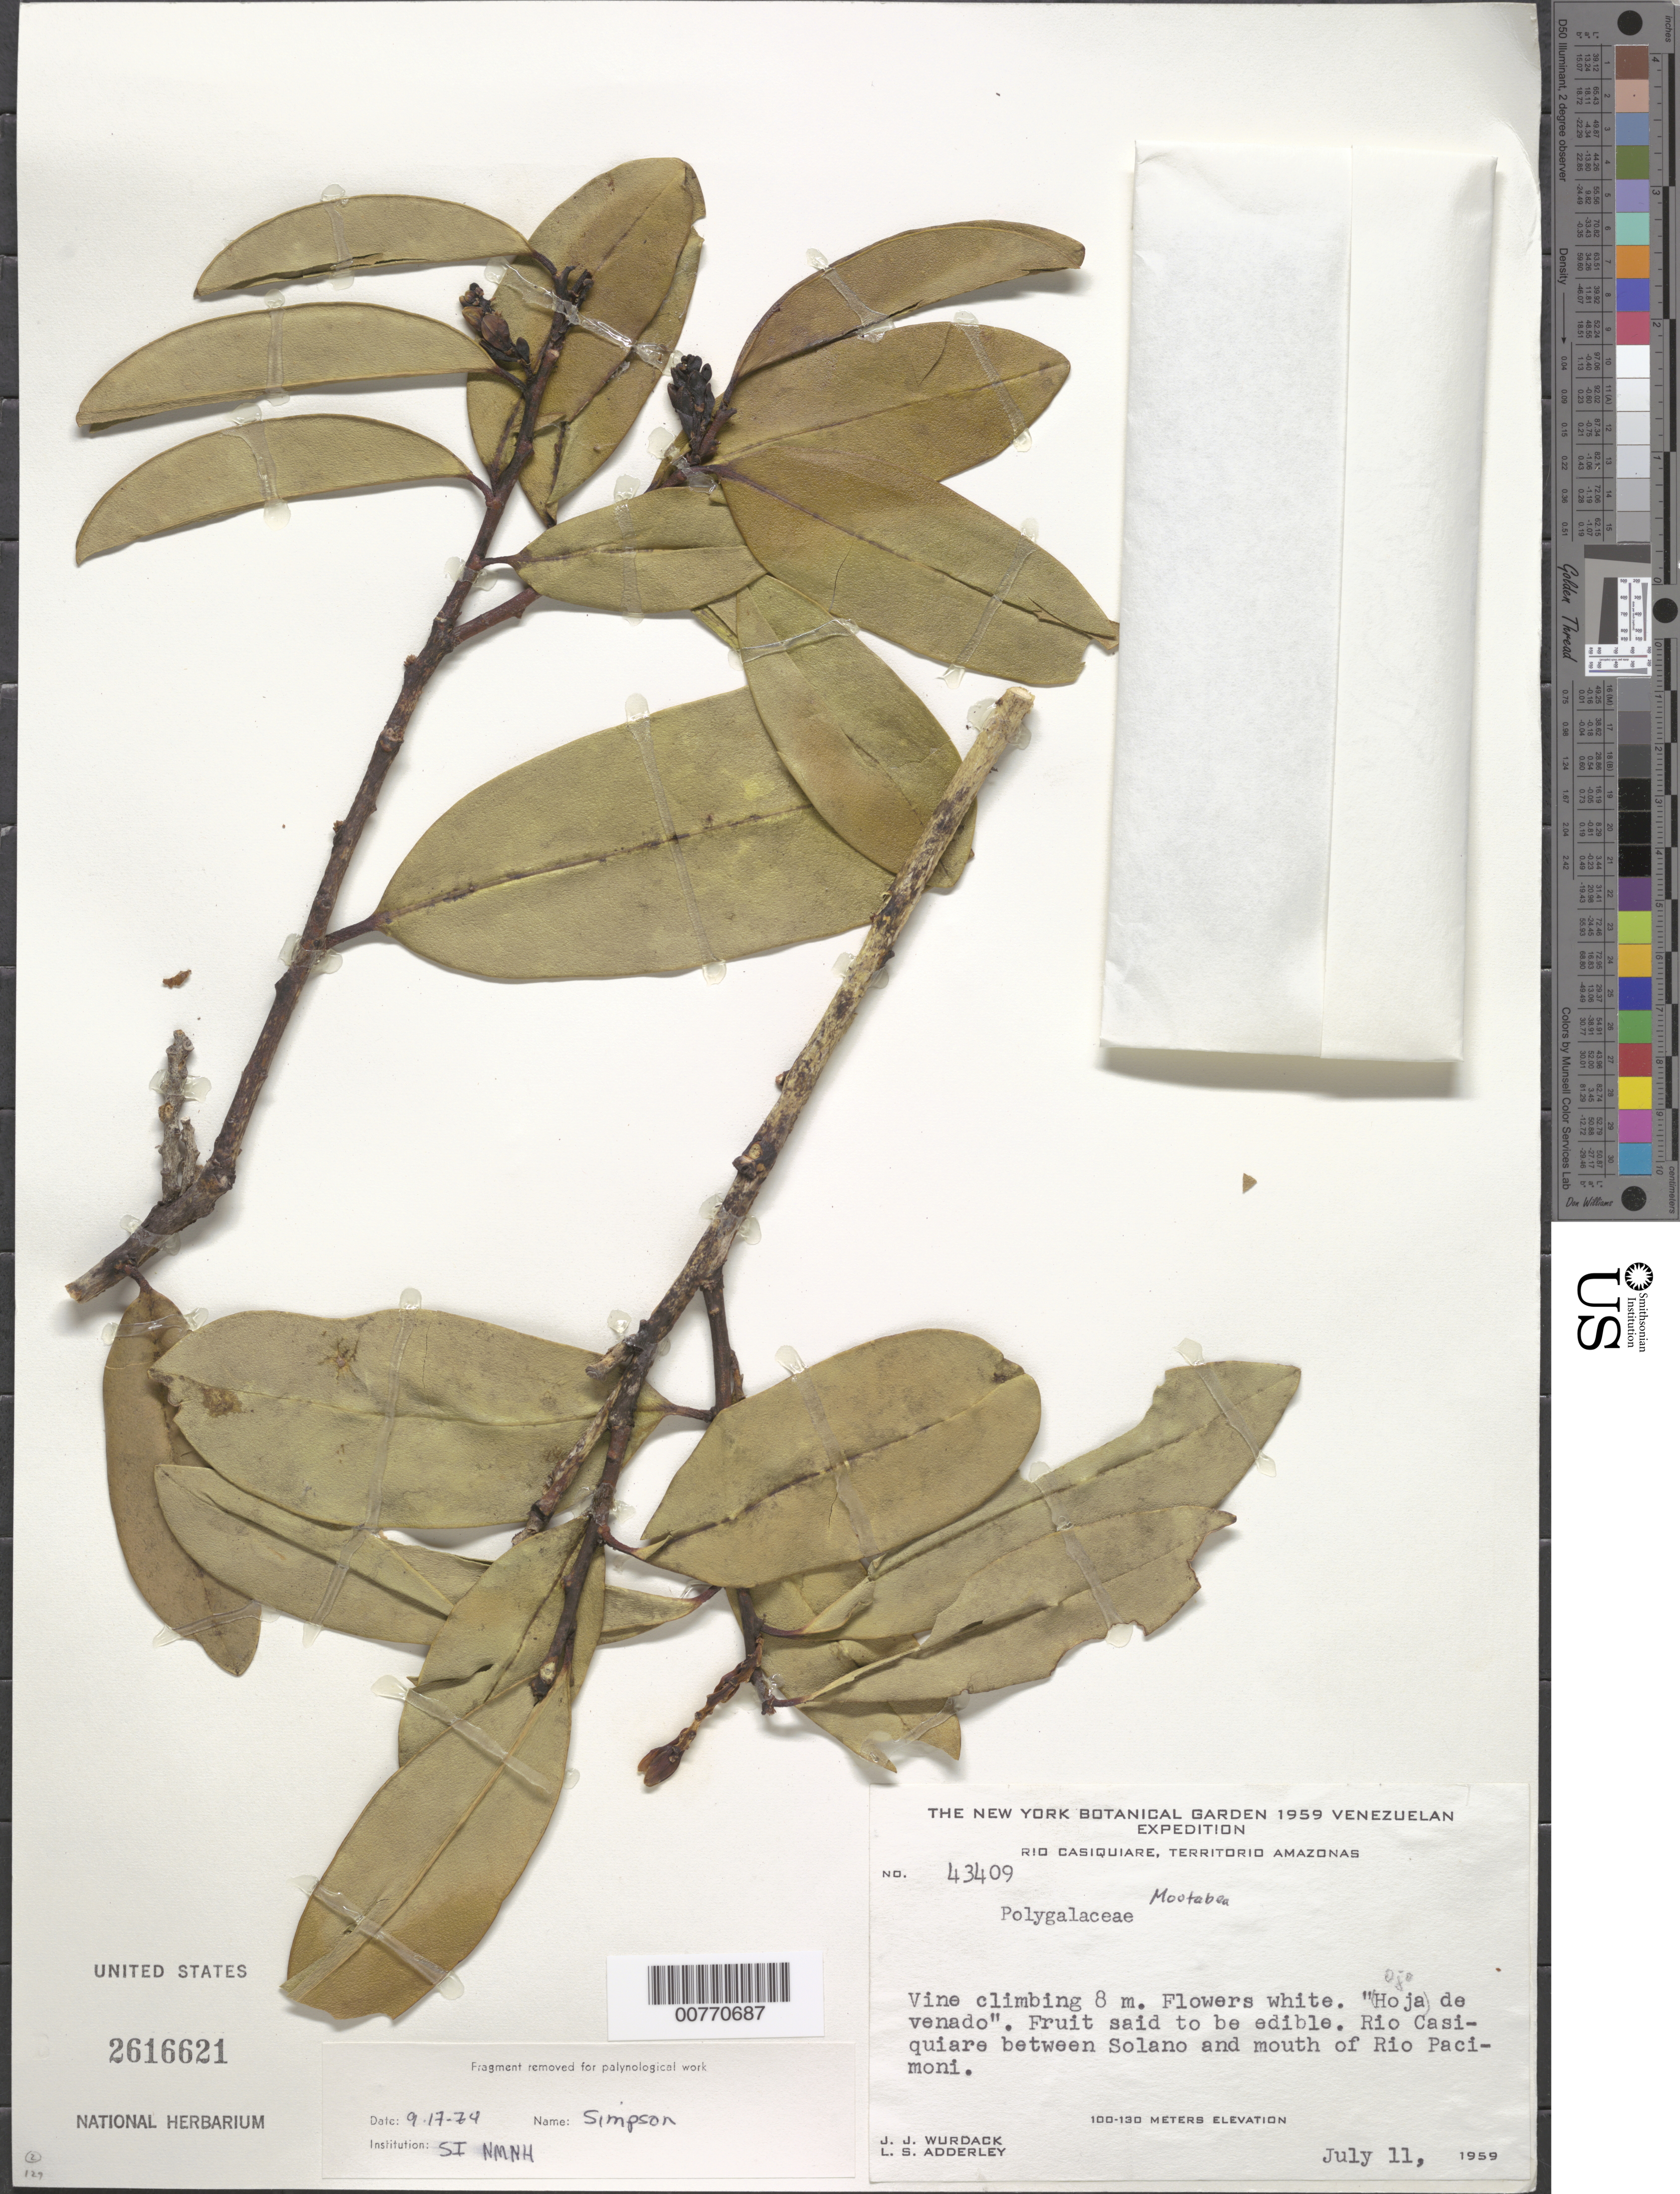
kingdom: Plantae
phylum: Tracheophyta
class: Magnoliopsida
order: Fabales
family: Polygalaceae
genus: Moutabea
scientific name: Moutabea sp.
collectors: J. J. Wurdack & L. S. Adderley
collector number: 43409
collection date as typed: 11-Jul-59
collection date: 1959-07-11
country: Venezuela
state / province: Amazonas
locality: Río Casiquiare, between Solano and mouth of Río Pacimoni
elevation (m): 100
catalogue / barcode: US 2616621